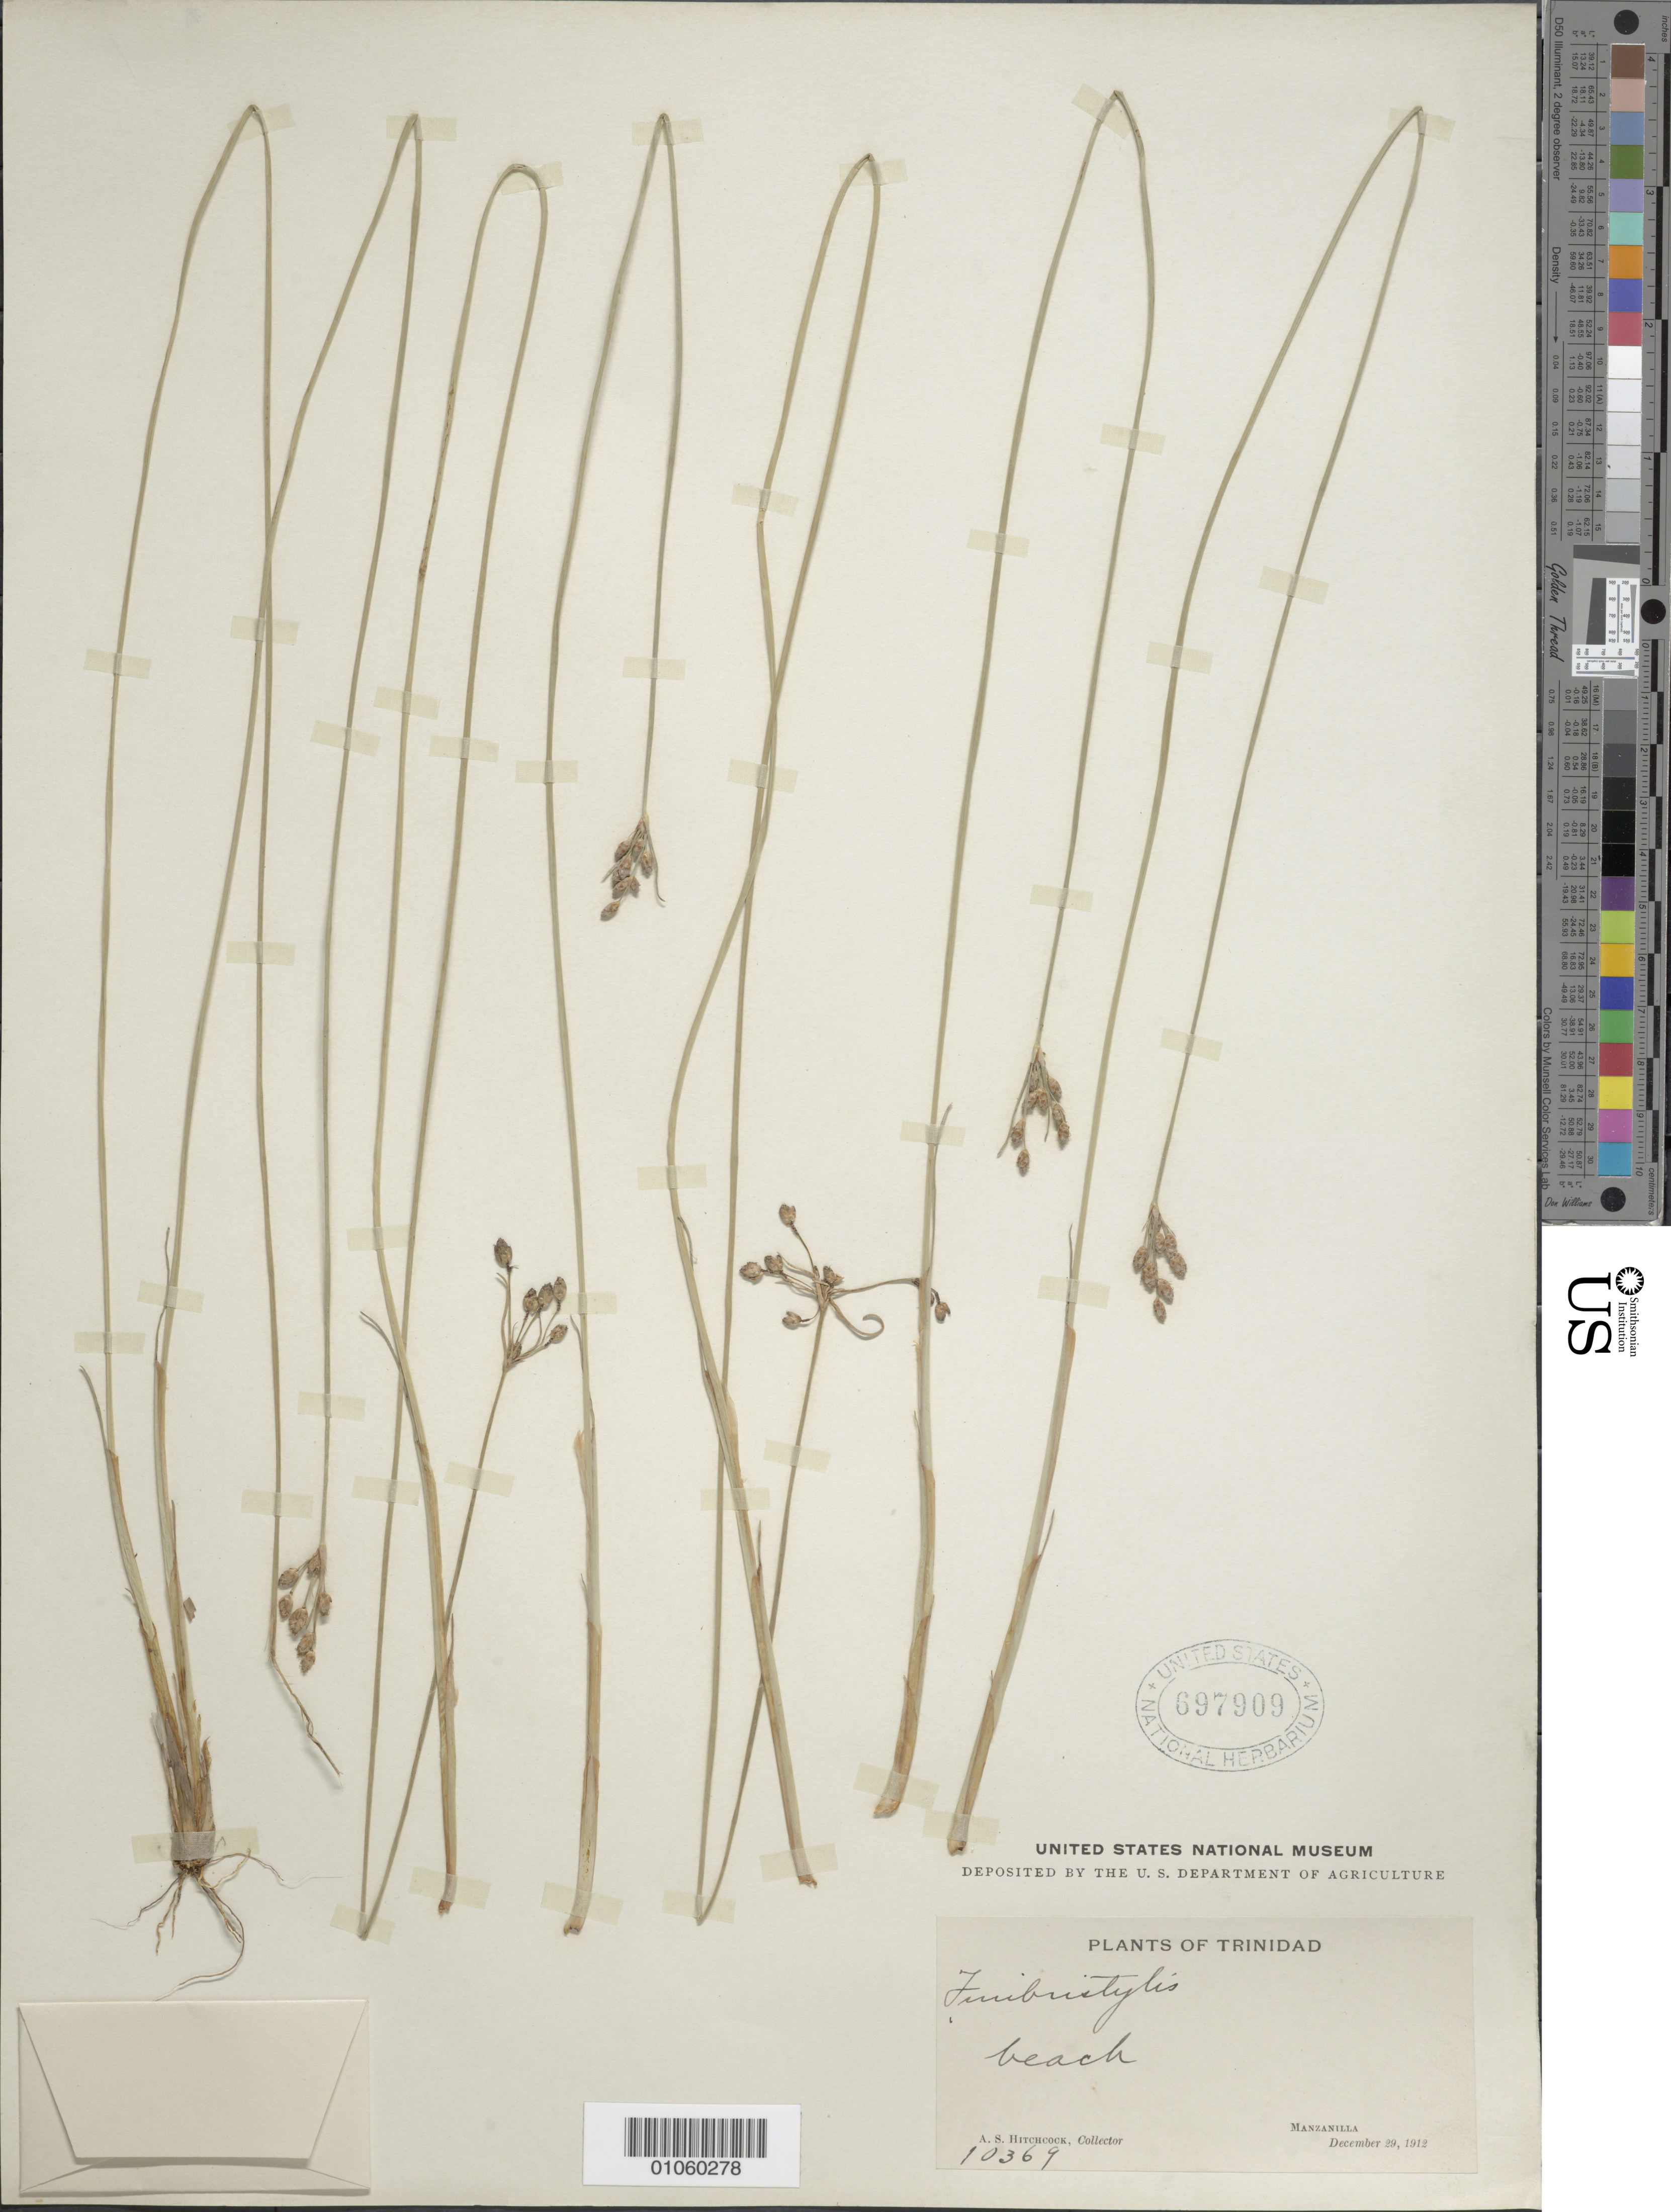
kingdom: Plantae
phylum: Tracheophyta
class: Liliopsida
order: Poales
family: Cyperaceae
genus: Fimbristylis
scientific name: Fimbristylis annua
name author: (All.) Roem. & Schult.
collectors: A. S. Hitchcock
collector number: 10369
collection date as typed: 29 Dec 1912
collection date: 1912-12-29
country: Trinidad and Tobago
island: Trinidad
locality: Manzanilla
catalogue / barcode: US 697909